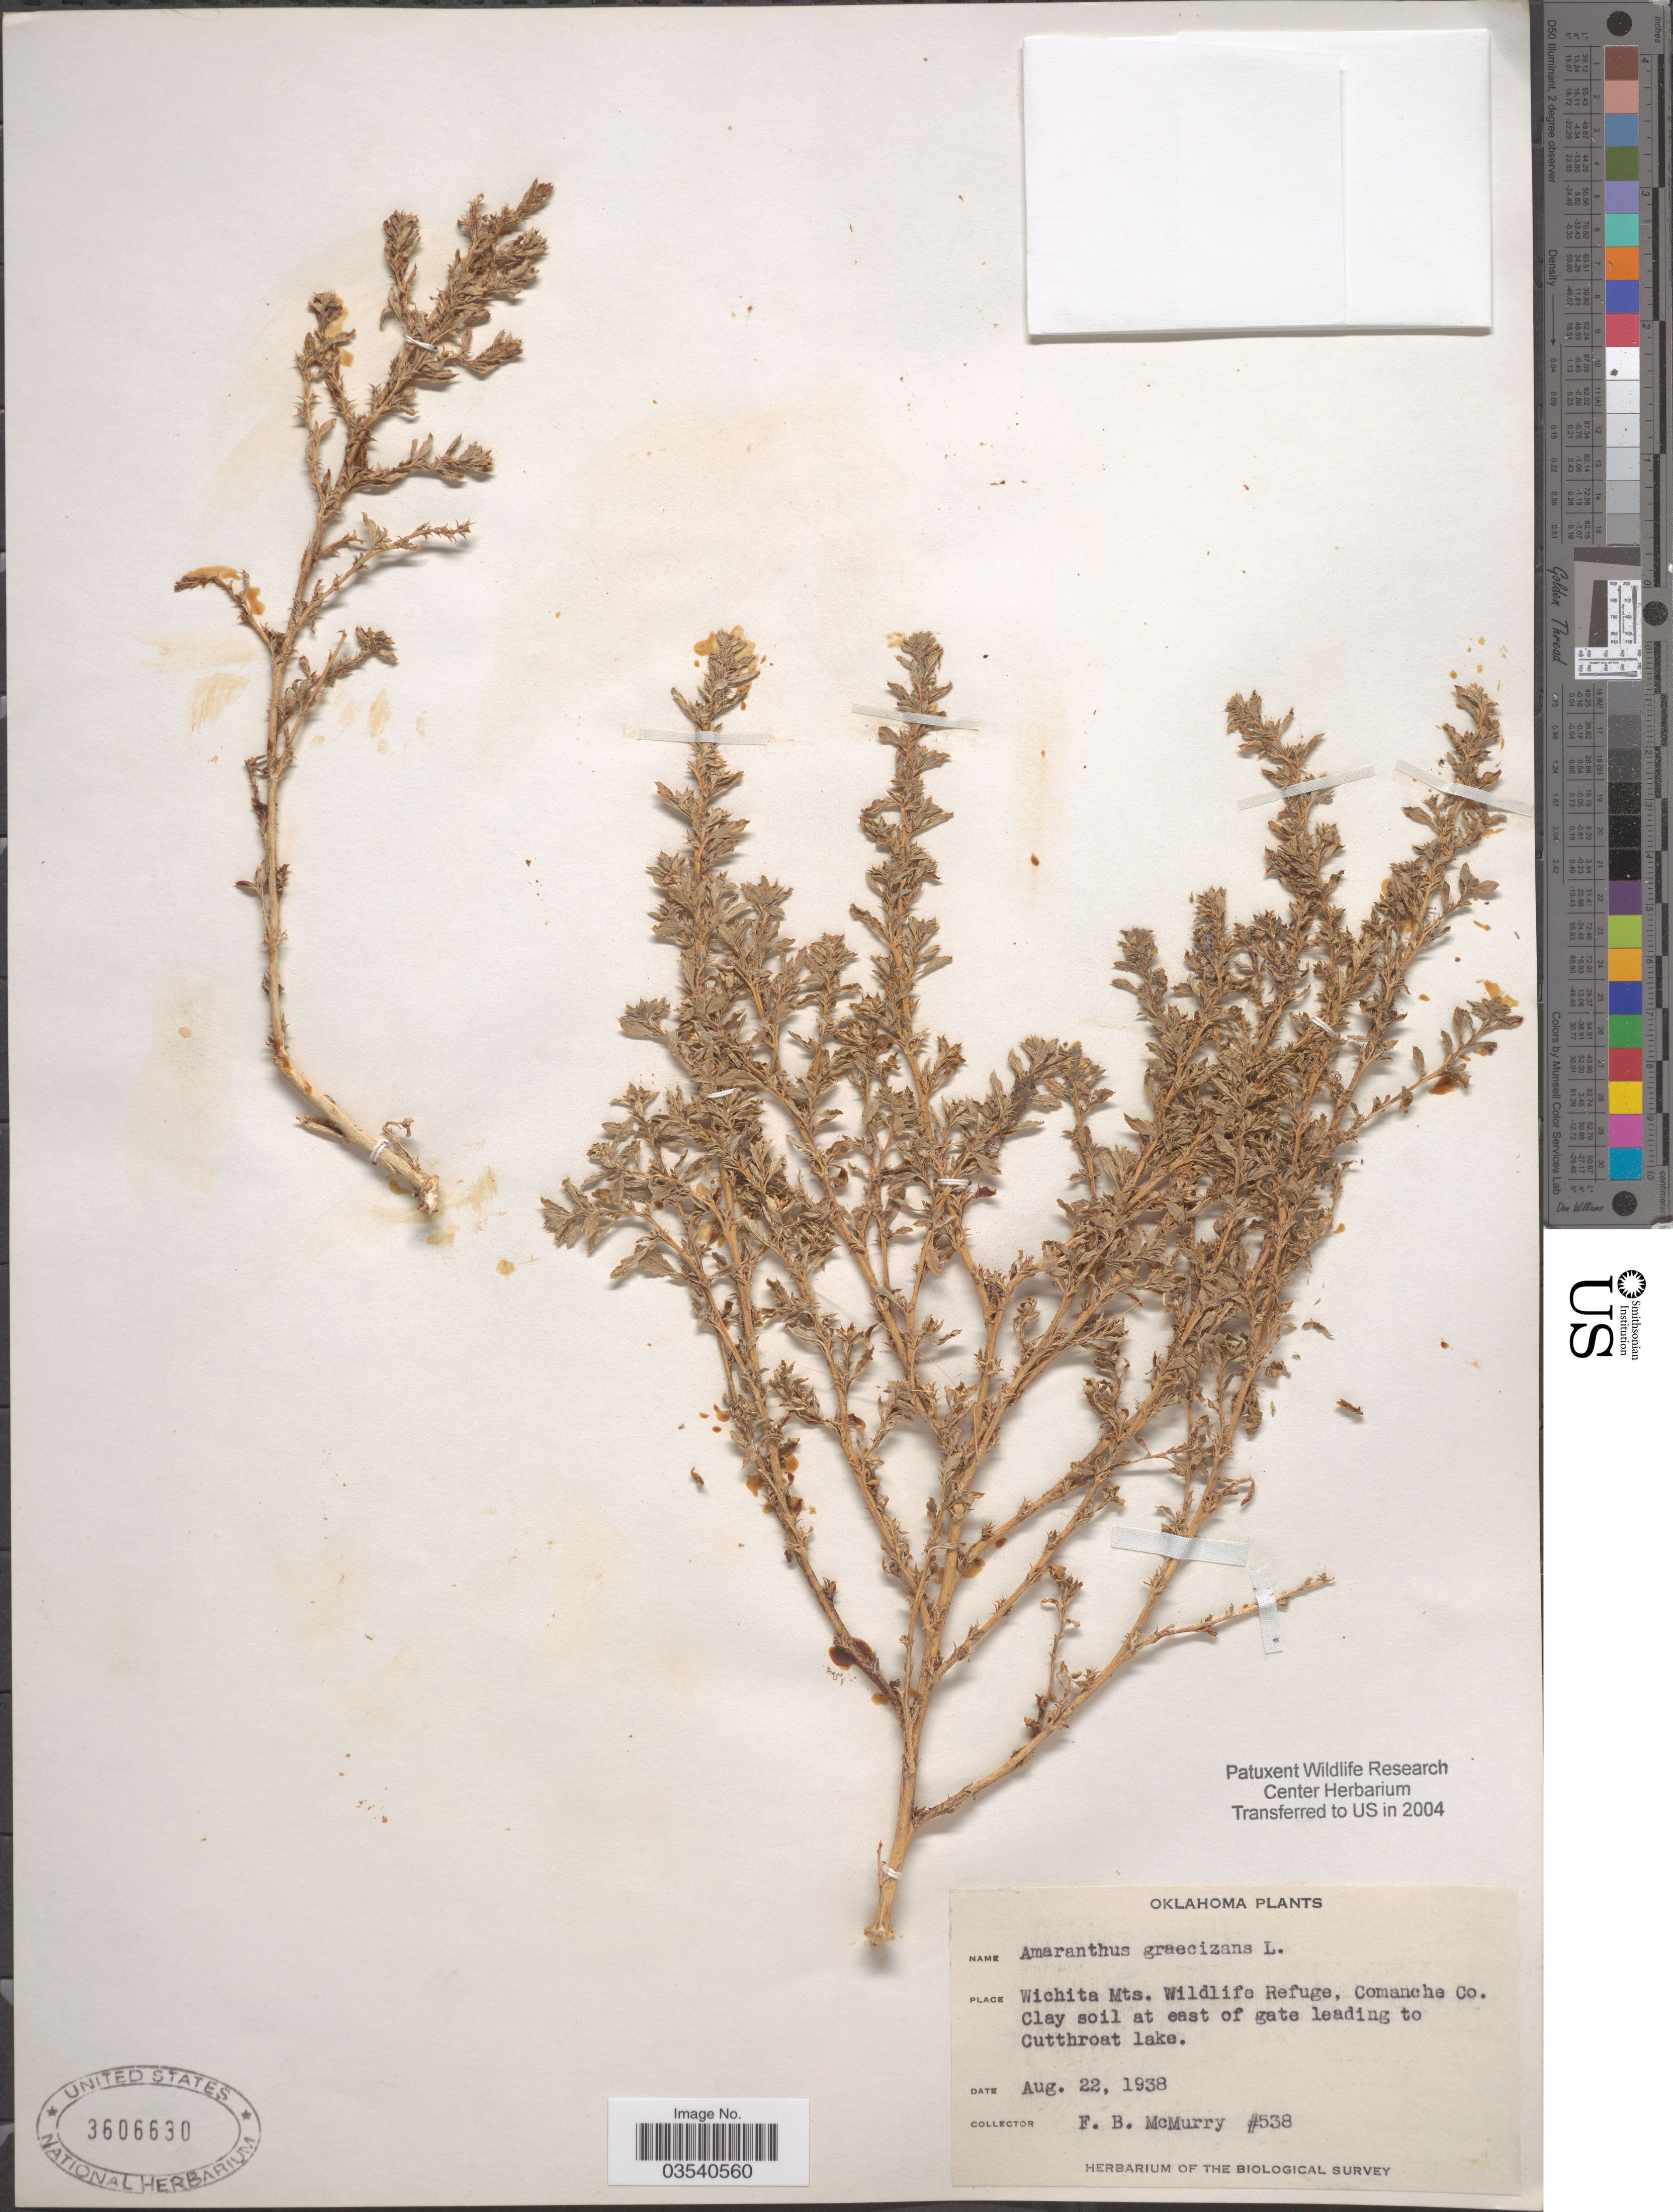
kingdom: Plantae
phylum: Tracheophyta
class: Magnoliopsida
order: Caryophyllales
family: Amaranthaceae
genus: Amaranthus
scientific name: Amaranthus graecizans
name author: L.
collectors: F. B. McMurry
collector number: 538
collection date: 1938-08-22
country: United States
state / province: Oklahoma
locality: Wichita Mts. Wildlife Refuge, Comanche Co. Clay soil at east of gate leading to Cutthroat lake.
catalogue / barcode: US 3606630